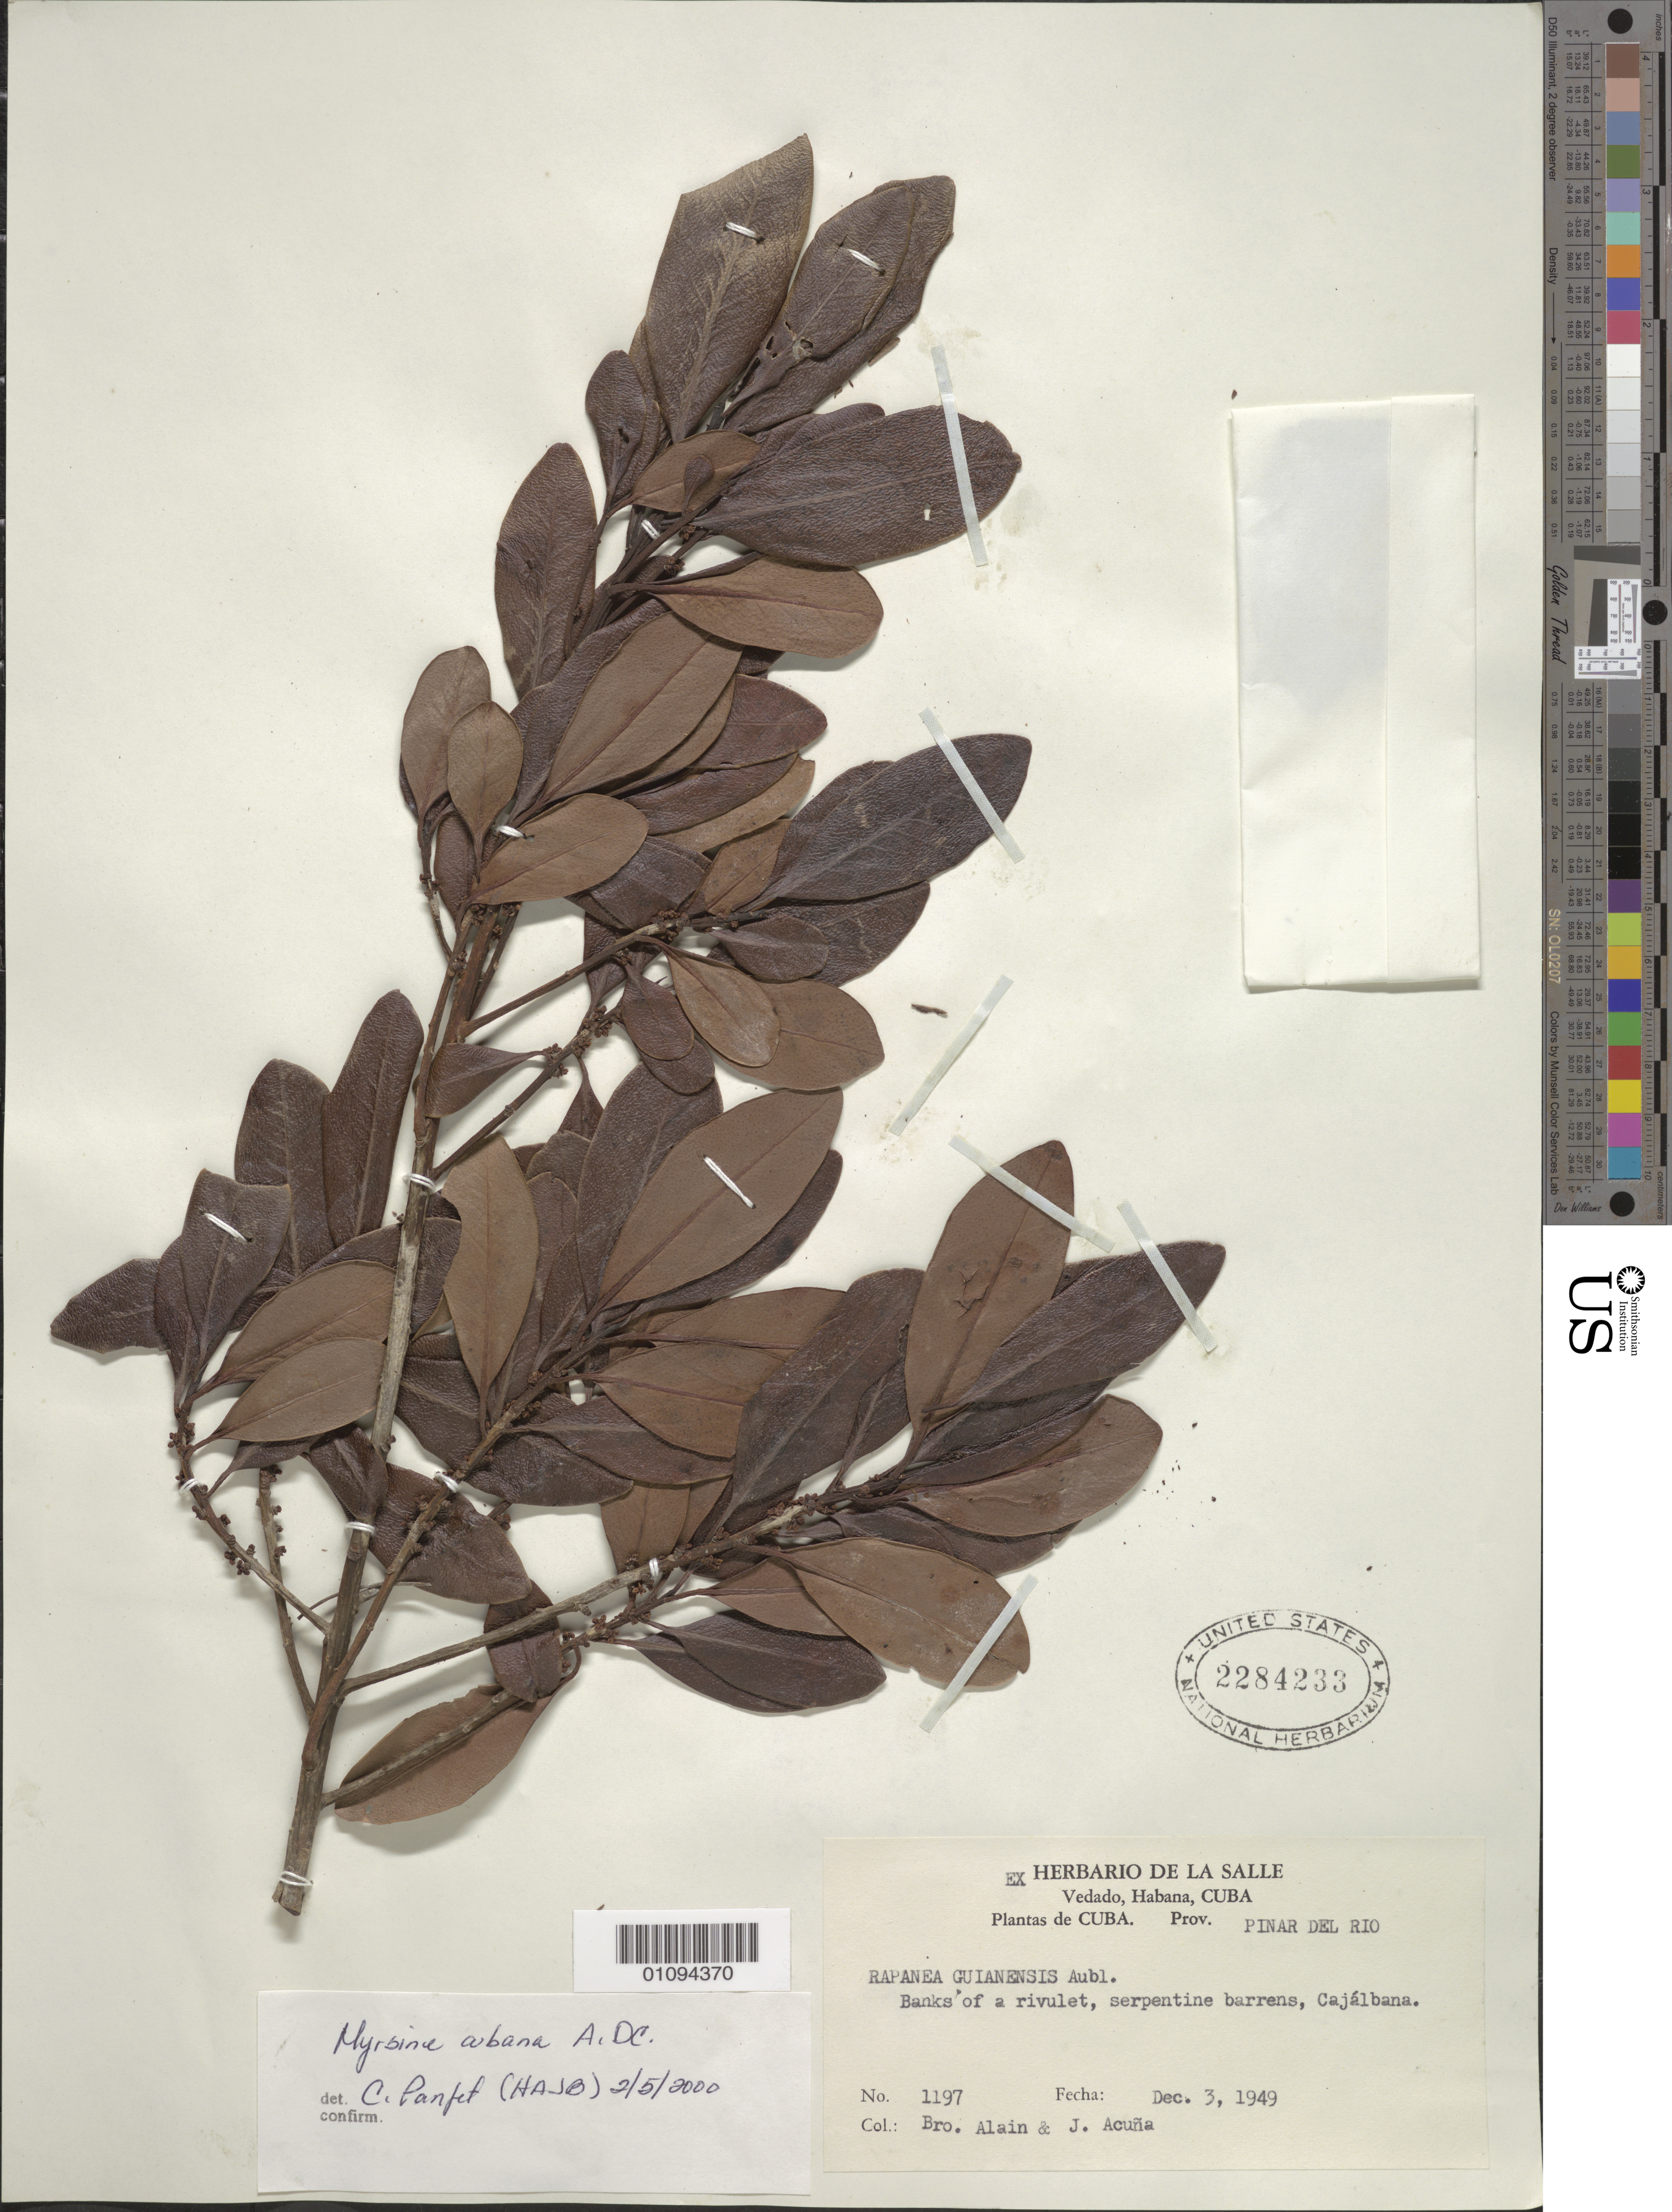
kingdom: Plantae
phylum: Tracheophyta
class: Magnoliopsida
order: Ericales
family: Primulaceae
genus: Myrsine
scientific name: Myrsine cubana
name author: A. DC.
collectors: A. H. Liogier & J. Acuña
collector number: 1197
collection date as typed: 03 Dec 1949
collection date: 1949-12-03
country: Cuba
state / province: Pinar del Rio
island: Cuba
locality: Cajalbana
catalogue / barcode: US 2284233